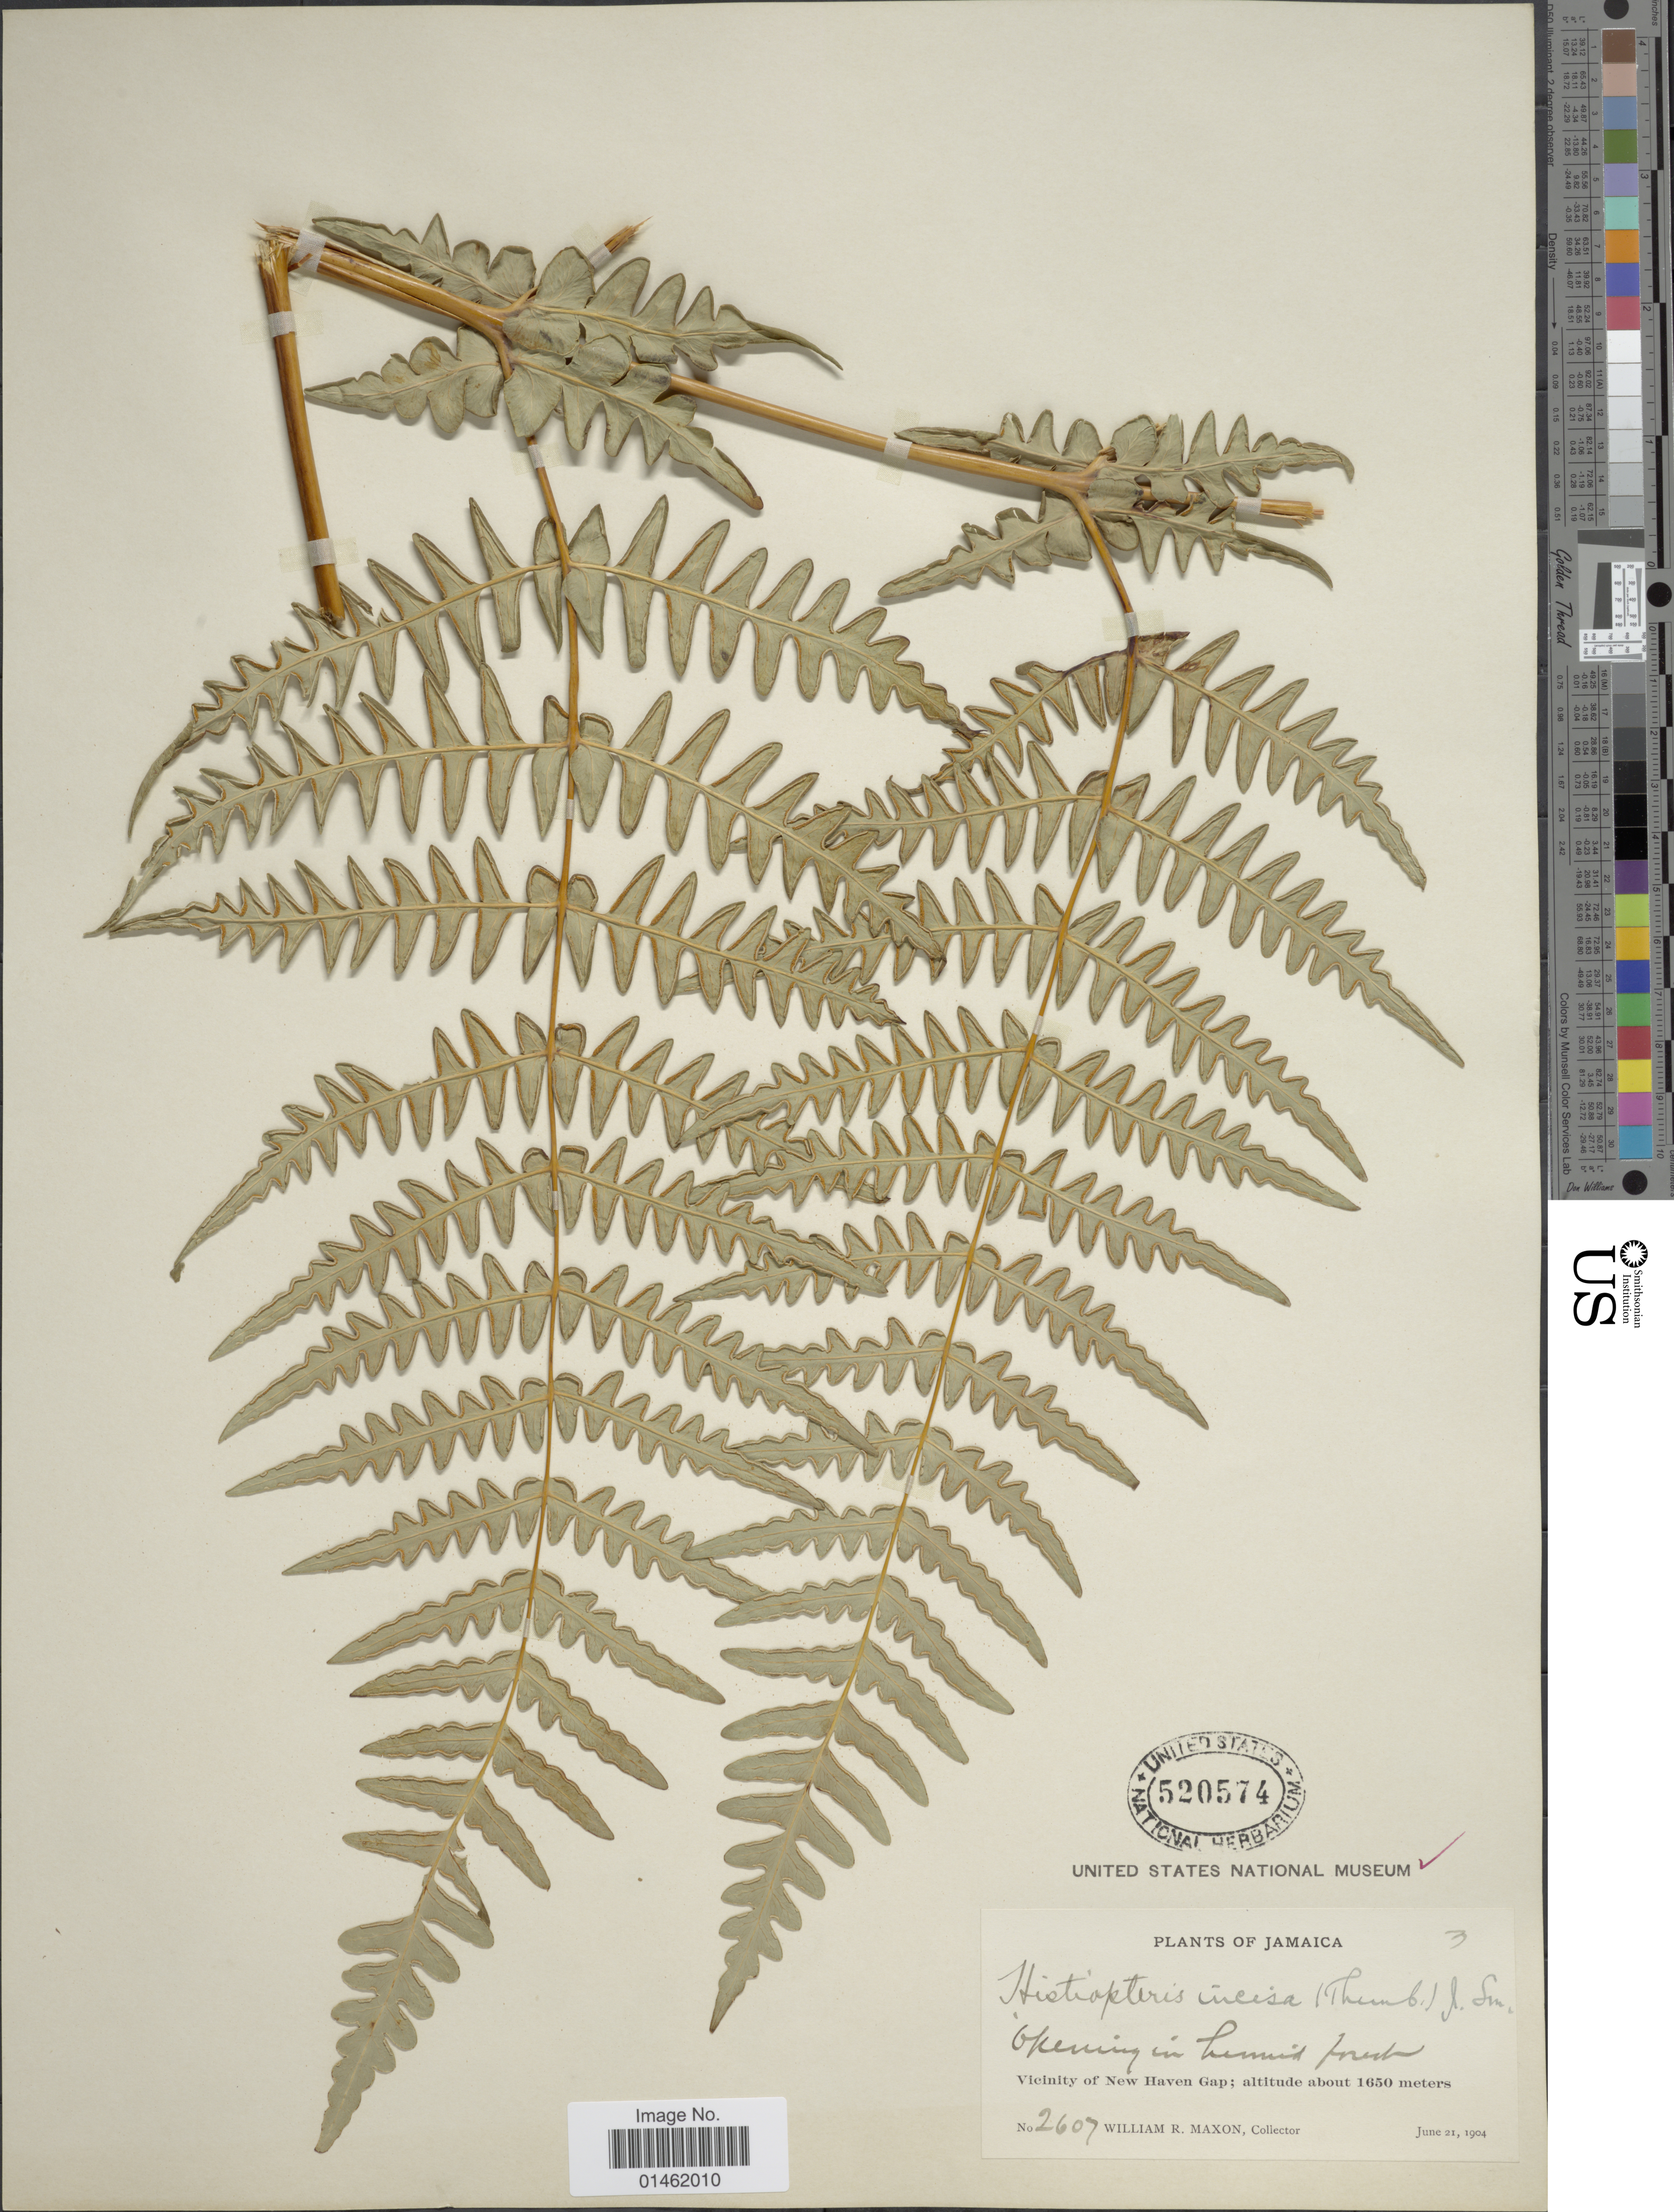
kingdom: Plantae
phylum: Tracheophyta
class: Polypodiopsida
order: Polypodiales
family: Dennstaedtiaceae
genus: Histiopteris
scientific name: Histiopteris incisa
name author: (Thunb.) J. Sm.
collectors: W. R. Maxon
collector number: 2607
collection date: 1904-06-21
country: Jamaica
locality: Vicinity of New Haven Gap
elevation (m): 1650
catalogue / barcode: US 520574